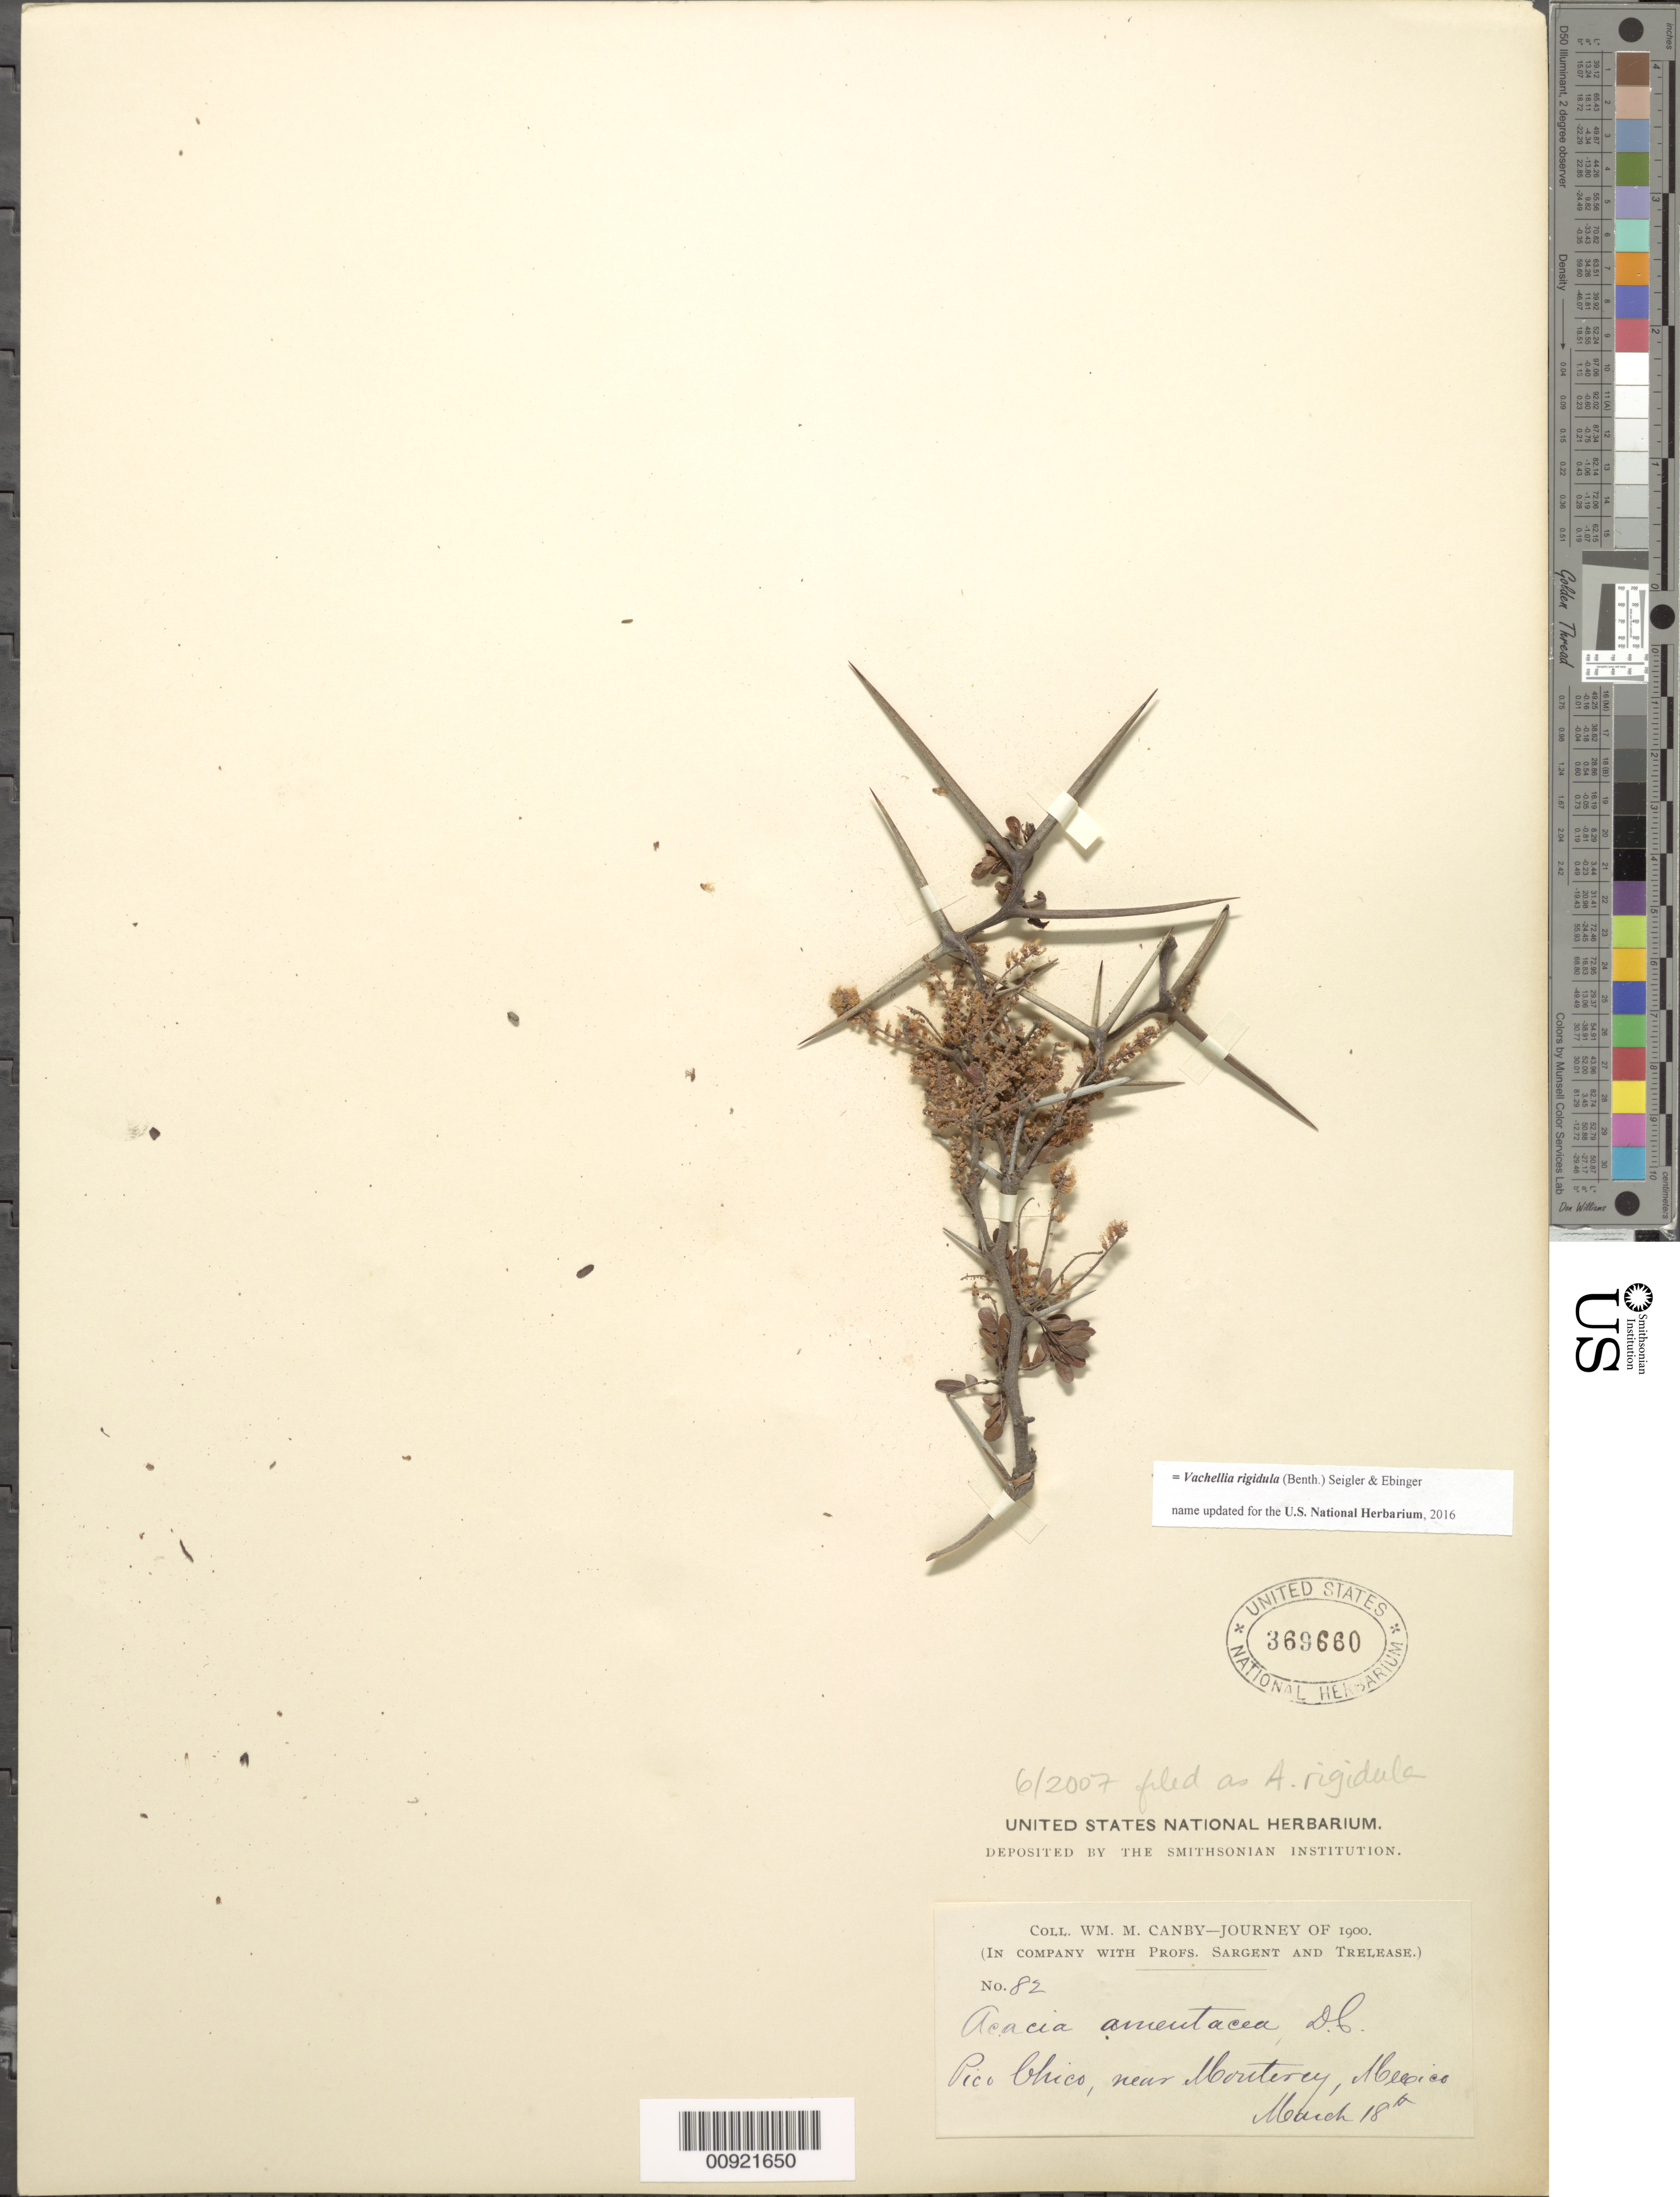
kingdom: Plantae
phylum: Tracheophyta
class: Magnoliopsida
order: Fabales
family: Fabaceae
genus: Vachellia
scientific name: Vachellia rigidula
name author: (Benth.) Seigler & Ebinger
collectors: W. M. Canby, -- Sargent & -- Trelease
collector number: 82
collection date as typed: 18 Mar 1900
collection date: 1900-03-18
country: Mexico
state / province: Nuevo León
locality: Pico Chico, near Monterrey.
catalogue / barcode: US 369660